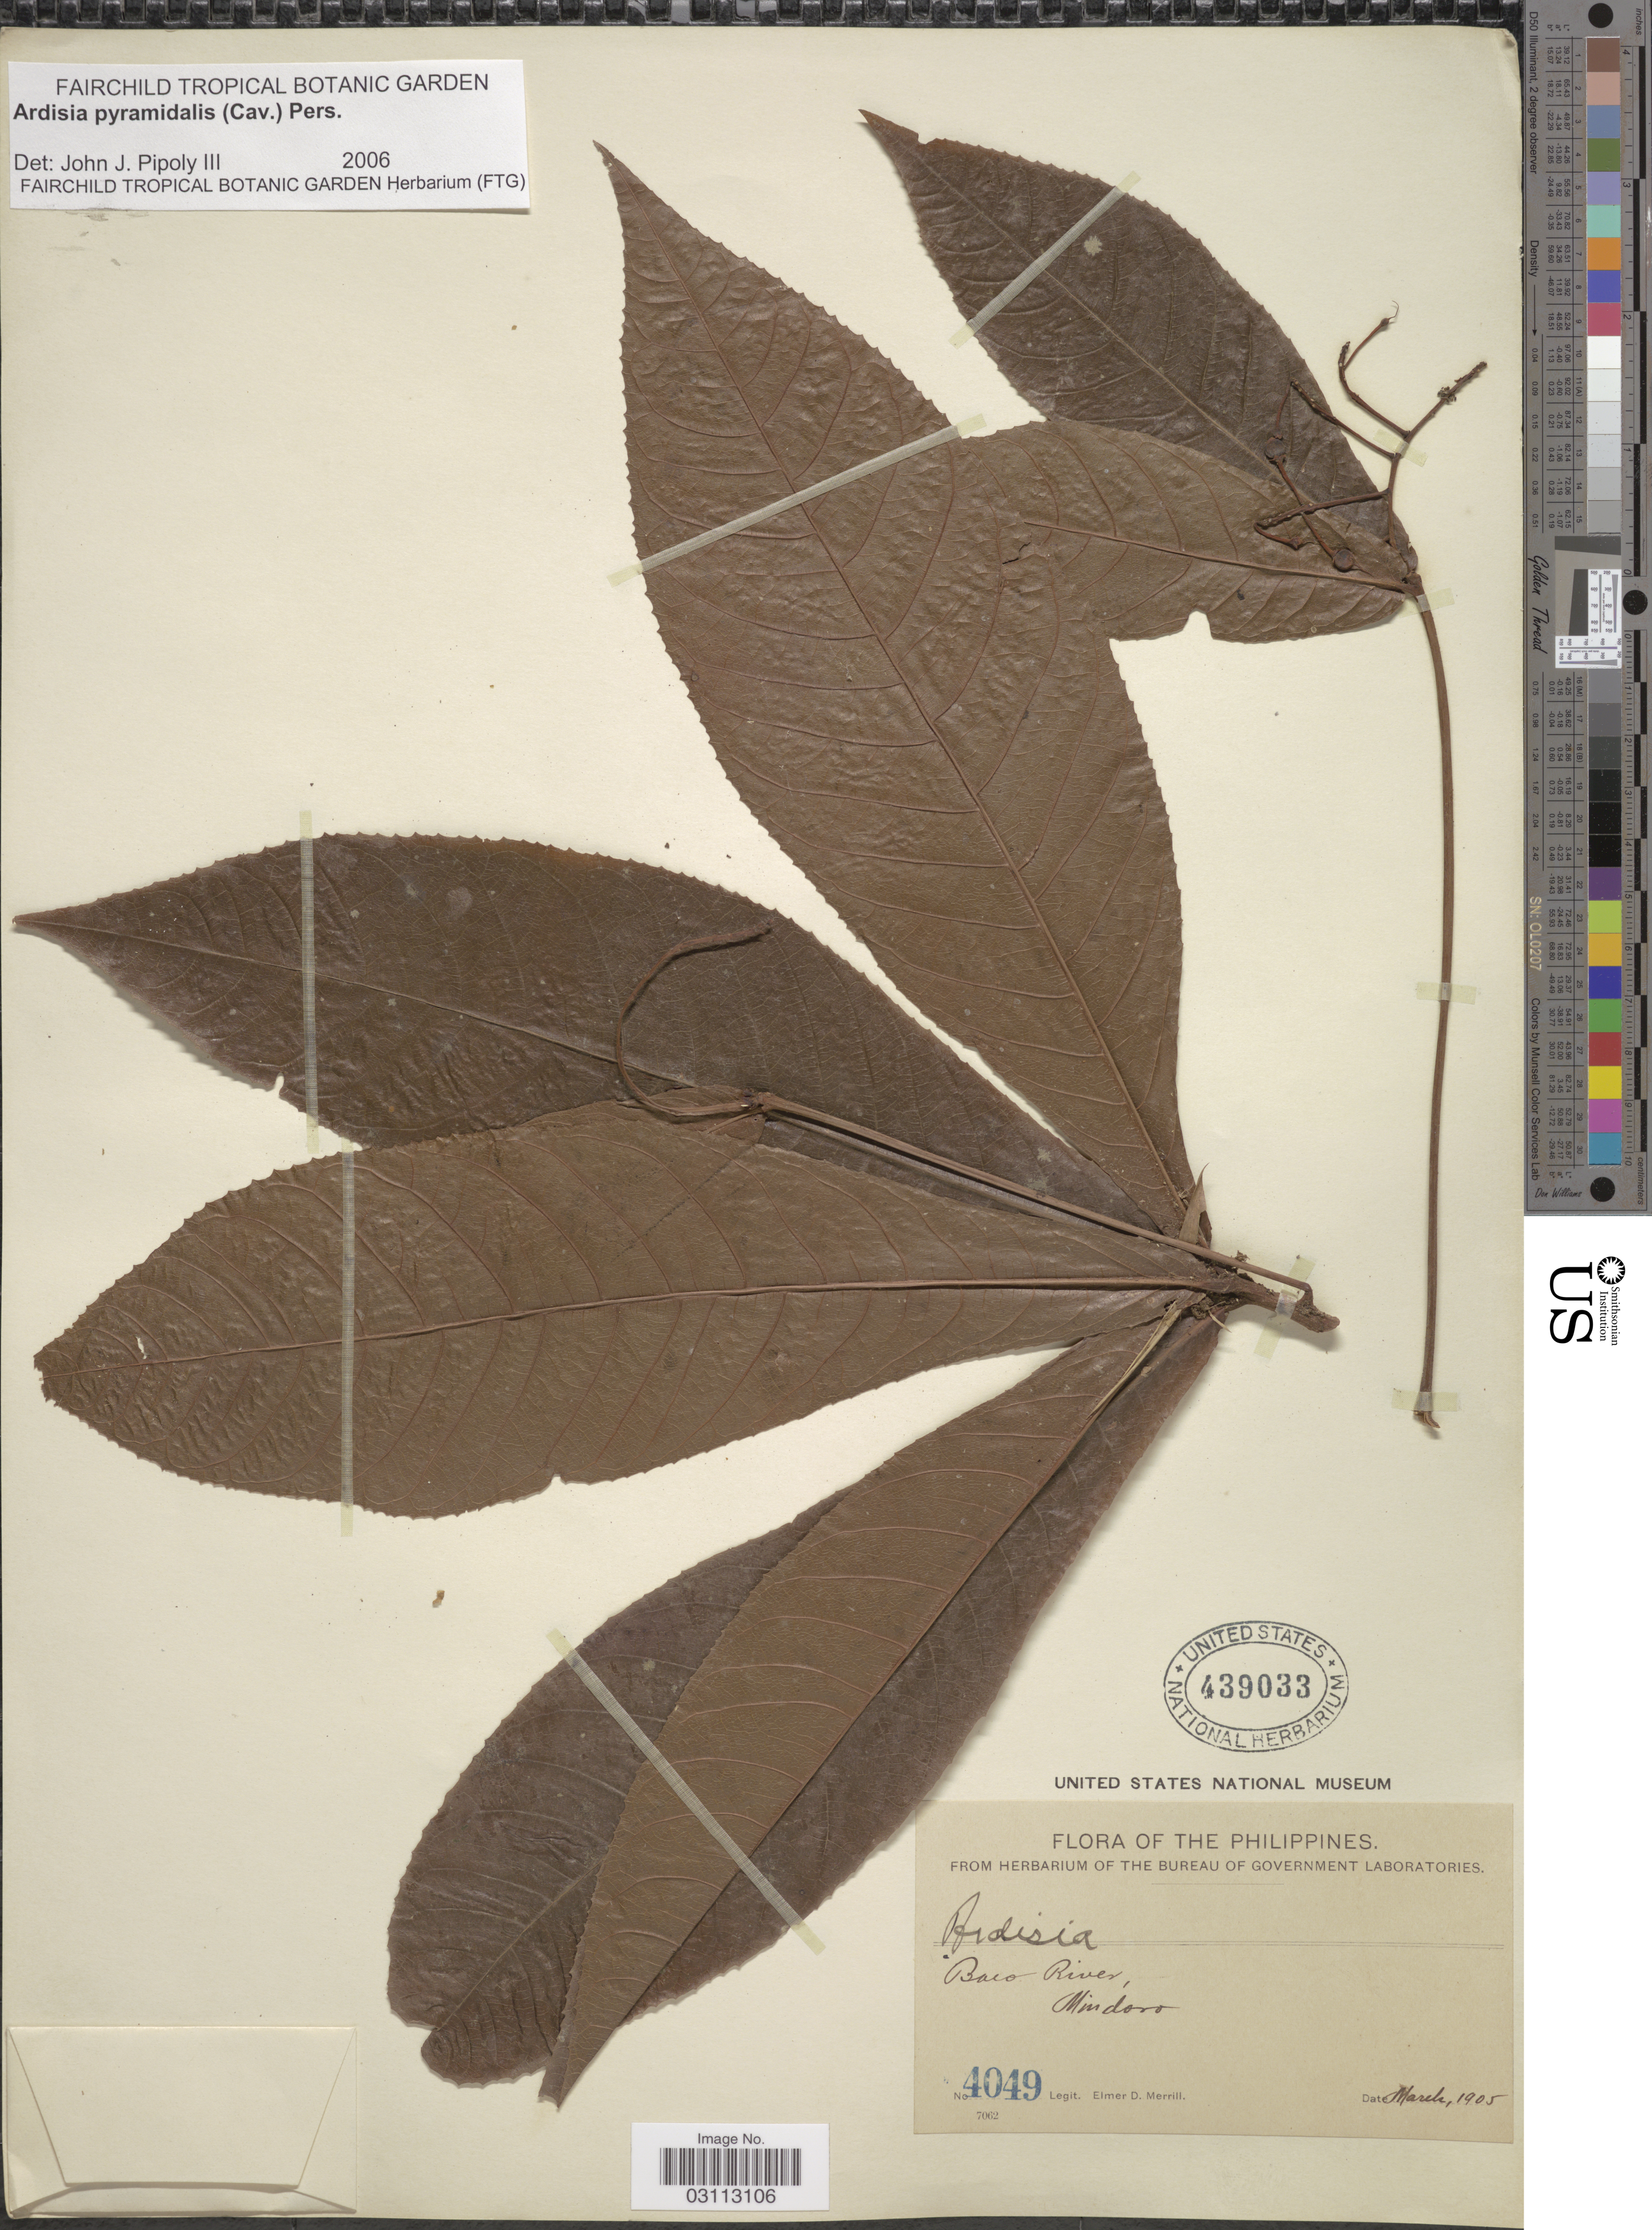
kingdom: Plantae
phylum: Tracheophyta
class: Magnoliopsida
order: Ericales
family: Primulaceae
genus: Ardisia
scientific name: Ardisia sp.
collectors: E. D. Merrill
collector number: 4049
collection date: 1905-03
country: Philippines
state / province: Mimaropa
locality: Baco River, Mindoro.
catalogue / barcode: US 439033